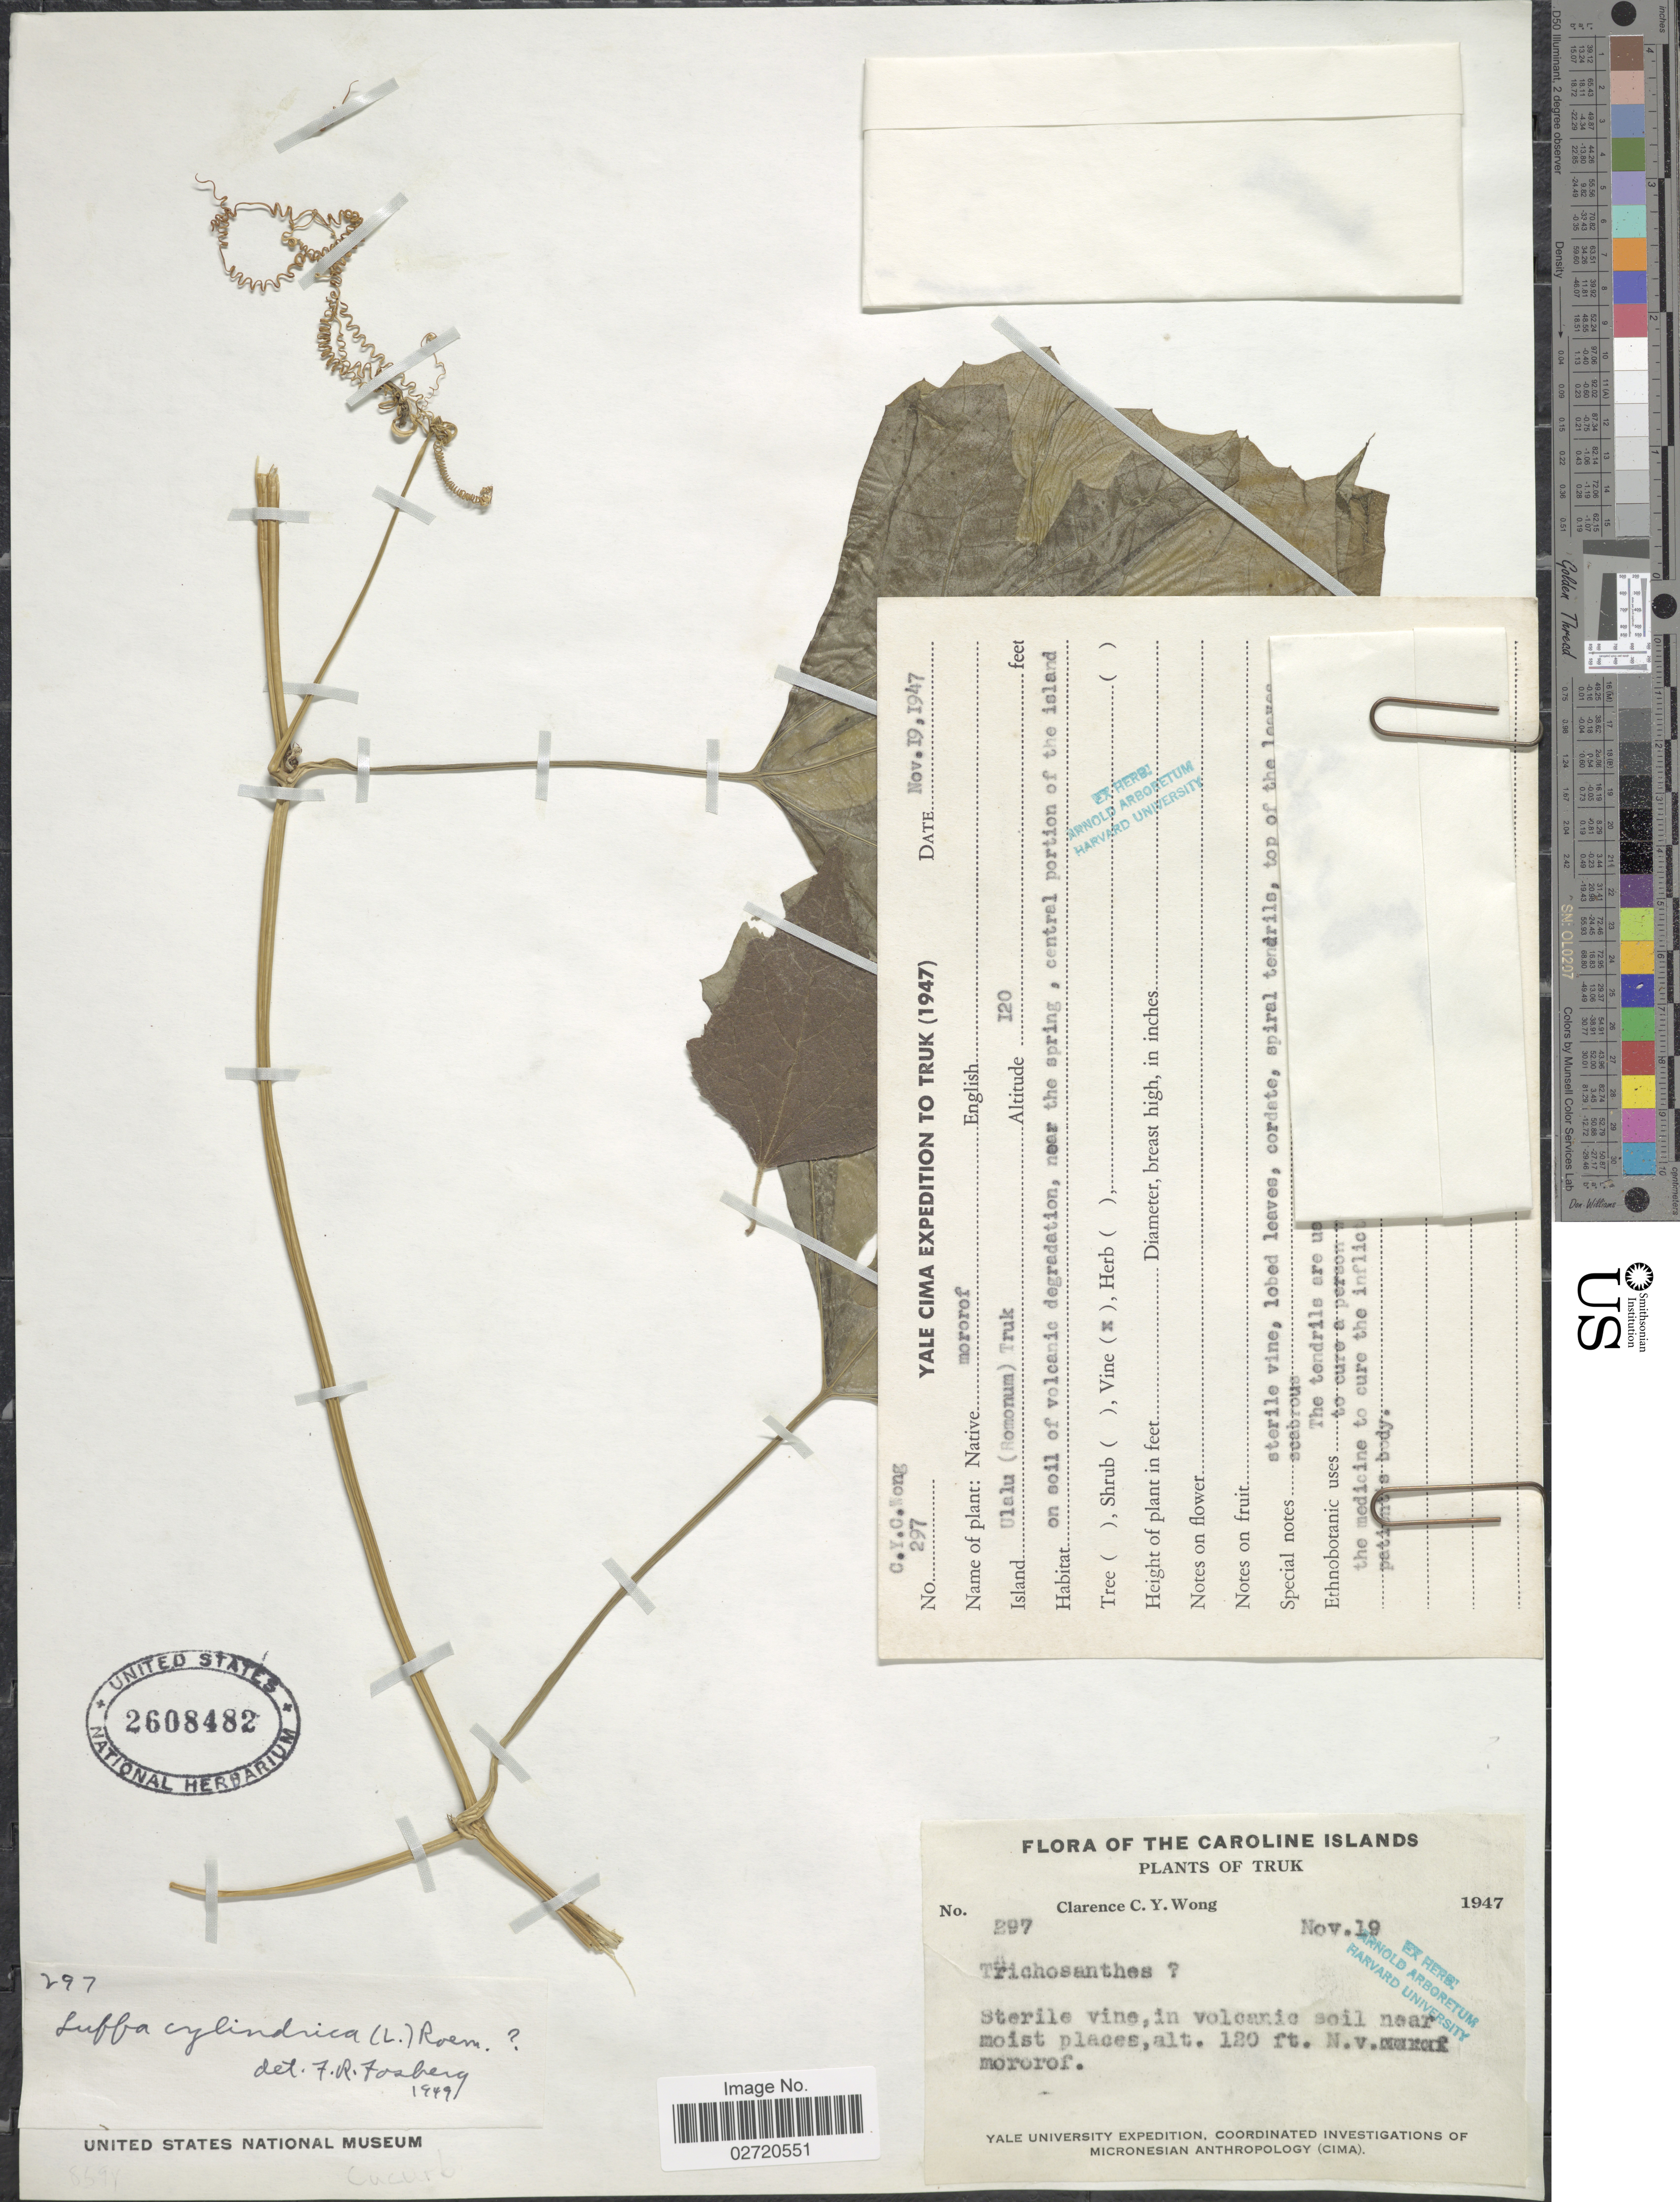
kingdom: Plantae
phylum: Tracheophyta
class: Magnoliopsida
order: Cucurbitales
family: Cucurbitaceae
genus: Luffa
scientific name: Luffa aegyptiaca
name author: Mill.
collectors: C. Wong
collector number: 297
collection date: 1947-11-19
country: Micronesia, Federated States of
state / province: Truk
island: Romonum [Ulalu]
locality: Caroline Islands. Ulalu (Romonum), on soil of volcanic degradation, near the spring, central portion of the island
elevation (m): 37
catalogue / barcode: US 2608482